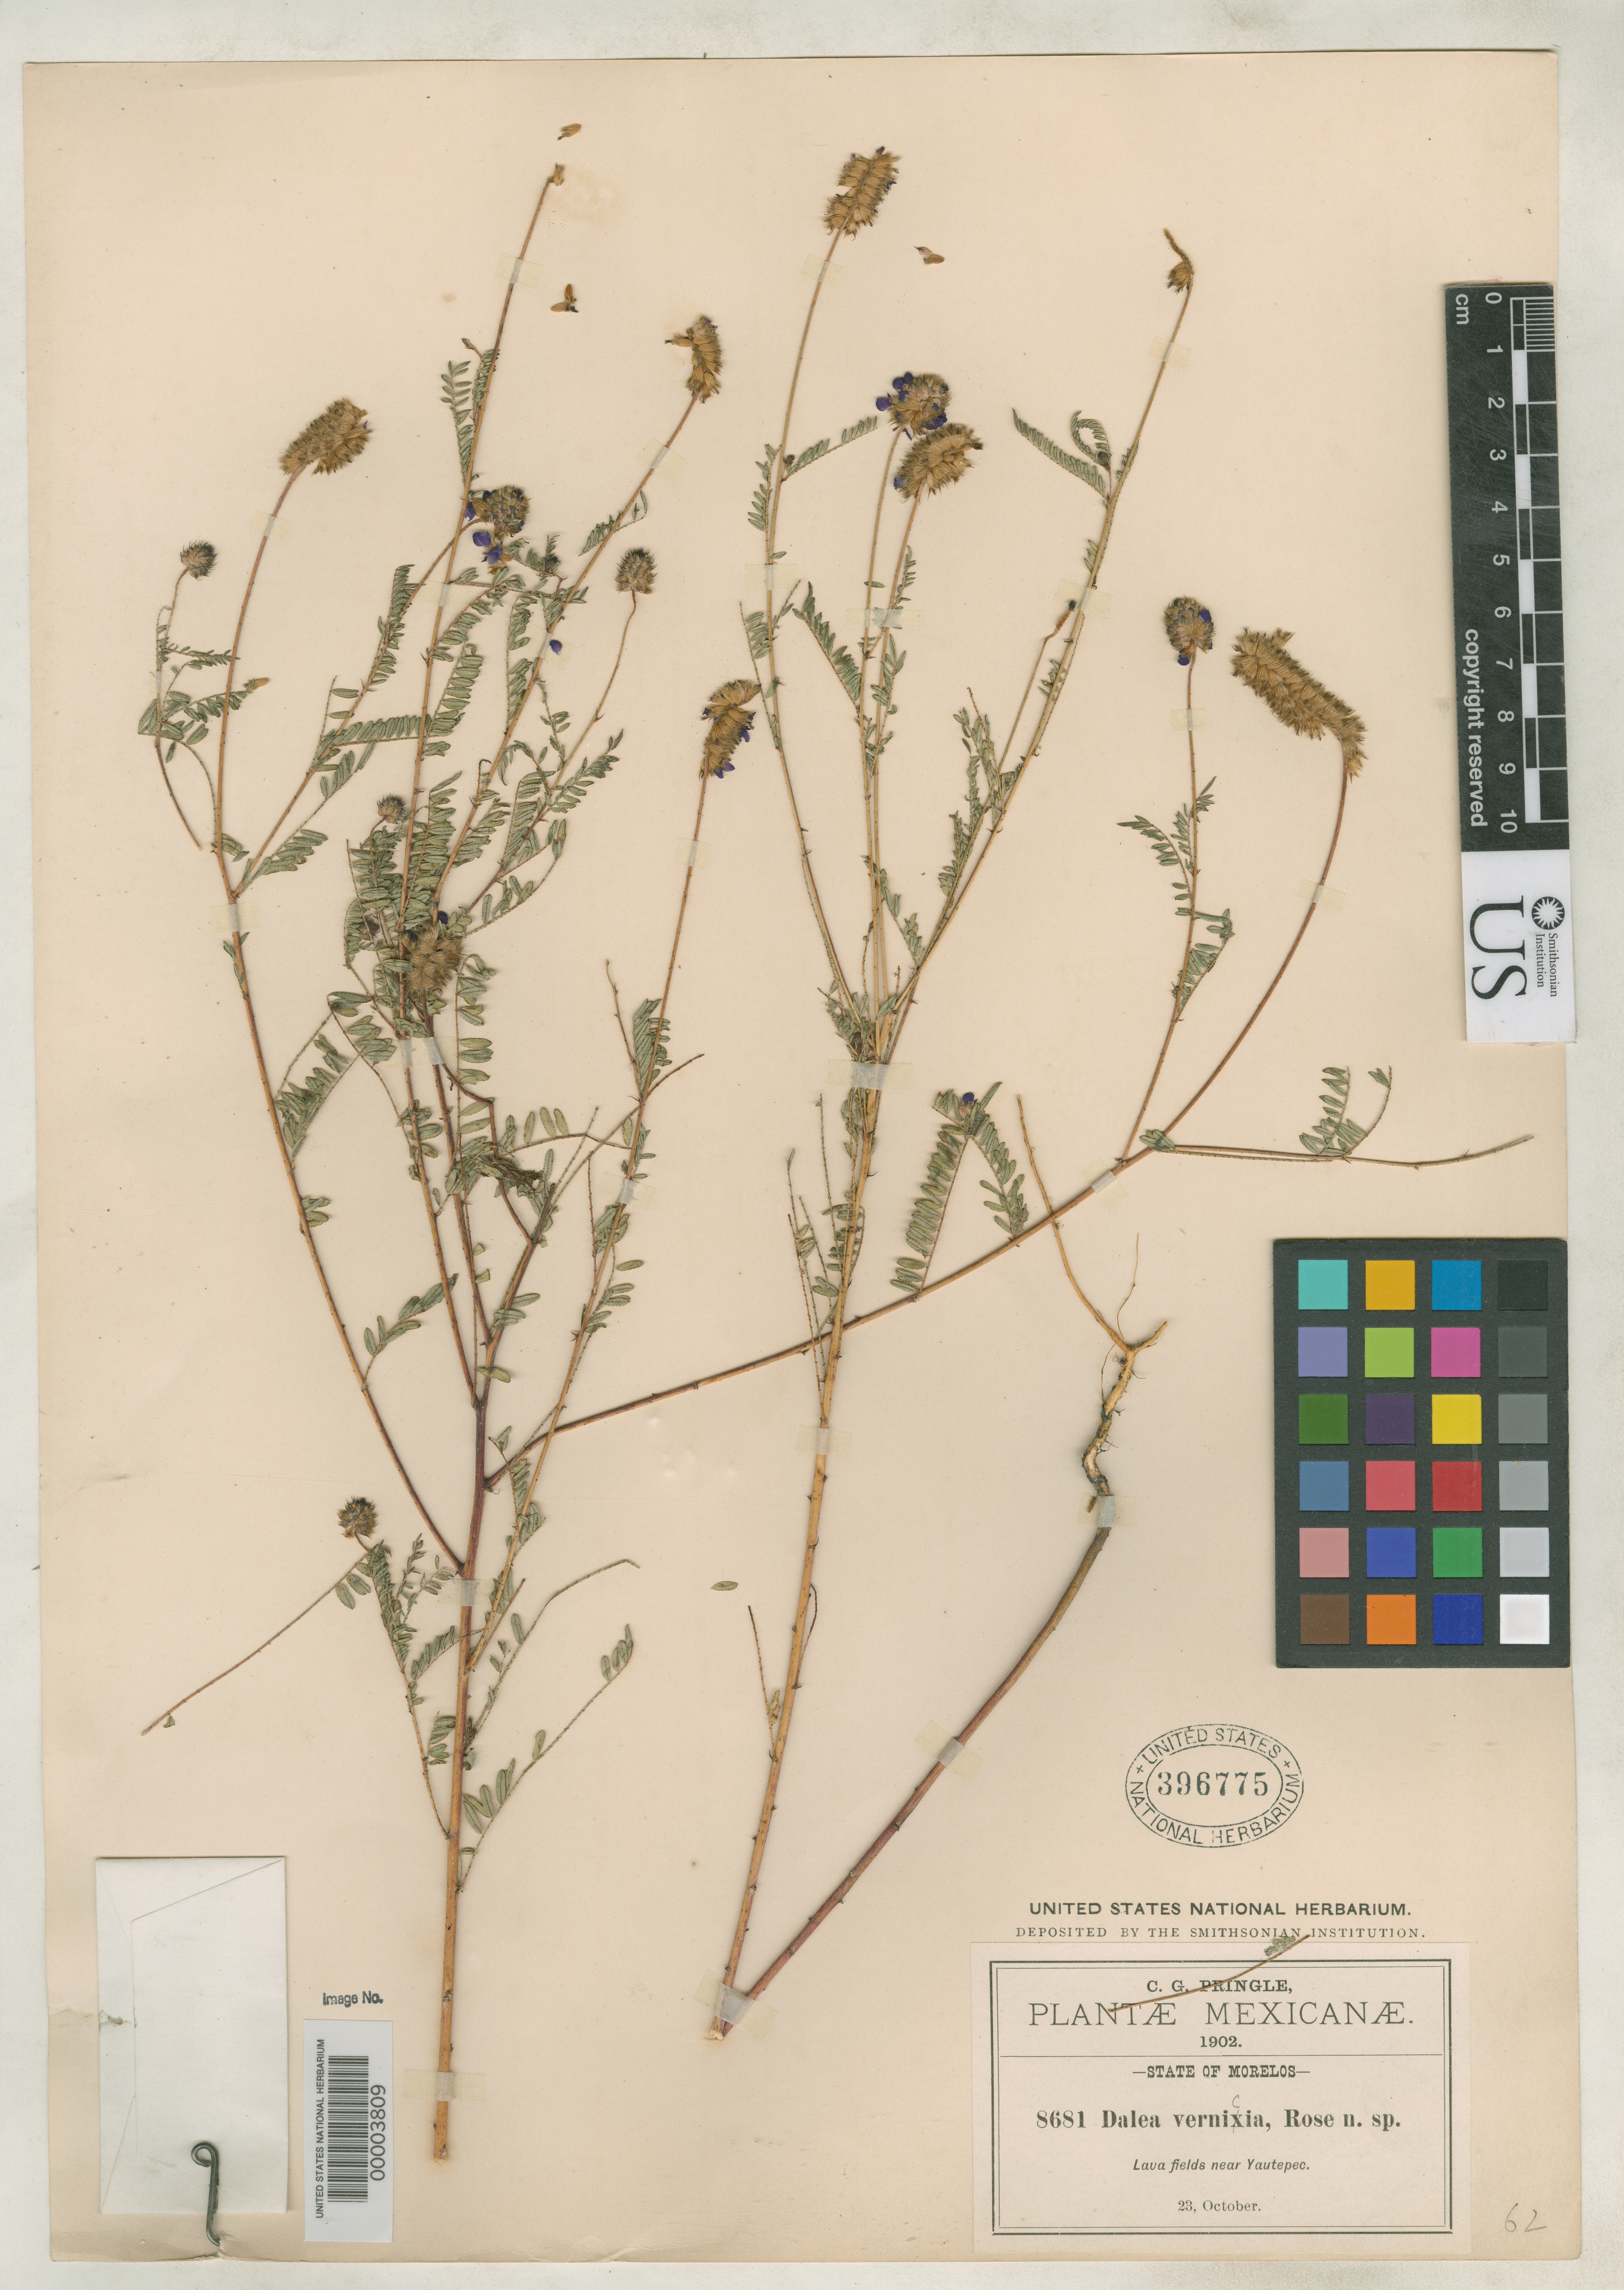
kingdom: Plantae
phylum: Tracheophyta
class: Magnoliopsida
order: Fabales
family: Fabaceae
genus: Parosela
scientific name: Parosela vernicia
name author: Rose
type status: Holotype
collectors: C. G. Pringle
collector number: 8681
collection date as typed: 26 Oct 1902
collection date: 1902-10-26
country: Mexico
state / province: Morelos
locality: Near Yautepec.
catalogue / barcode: US 396775